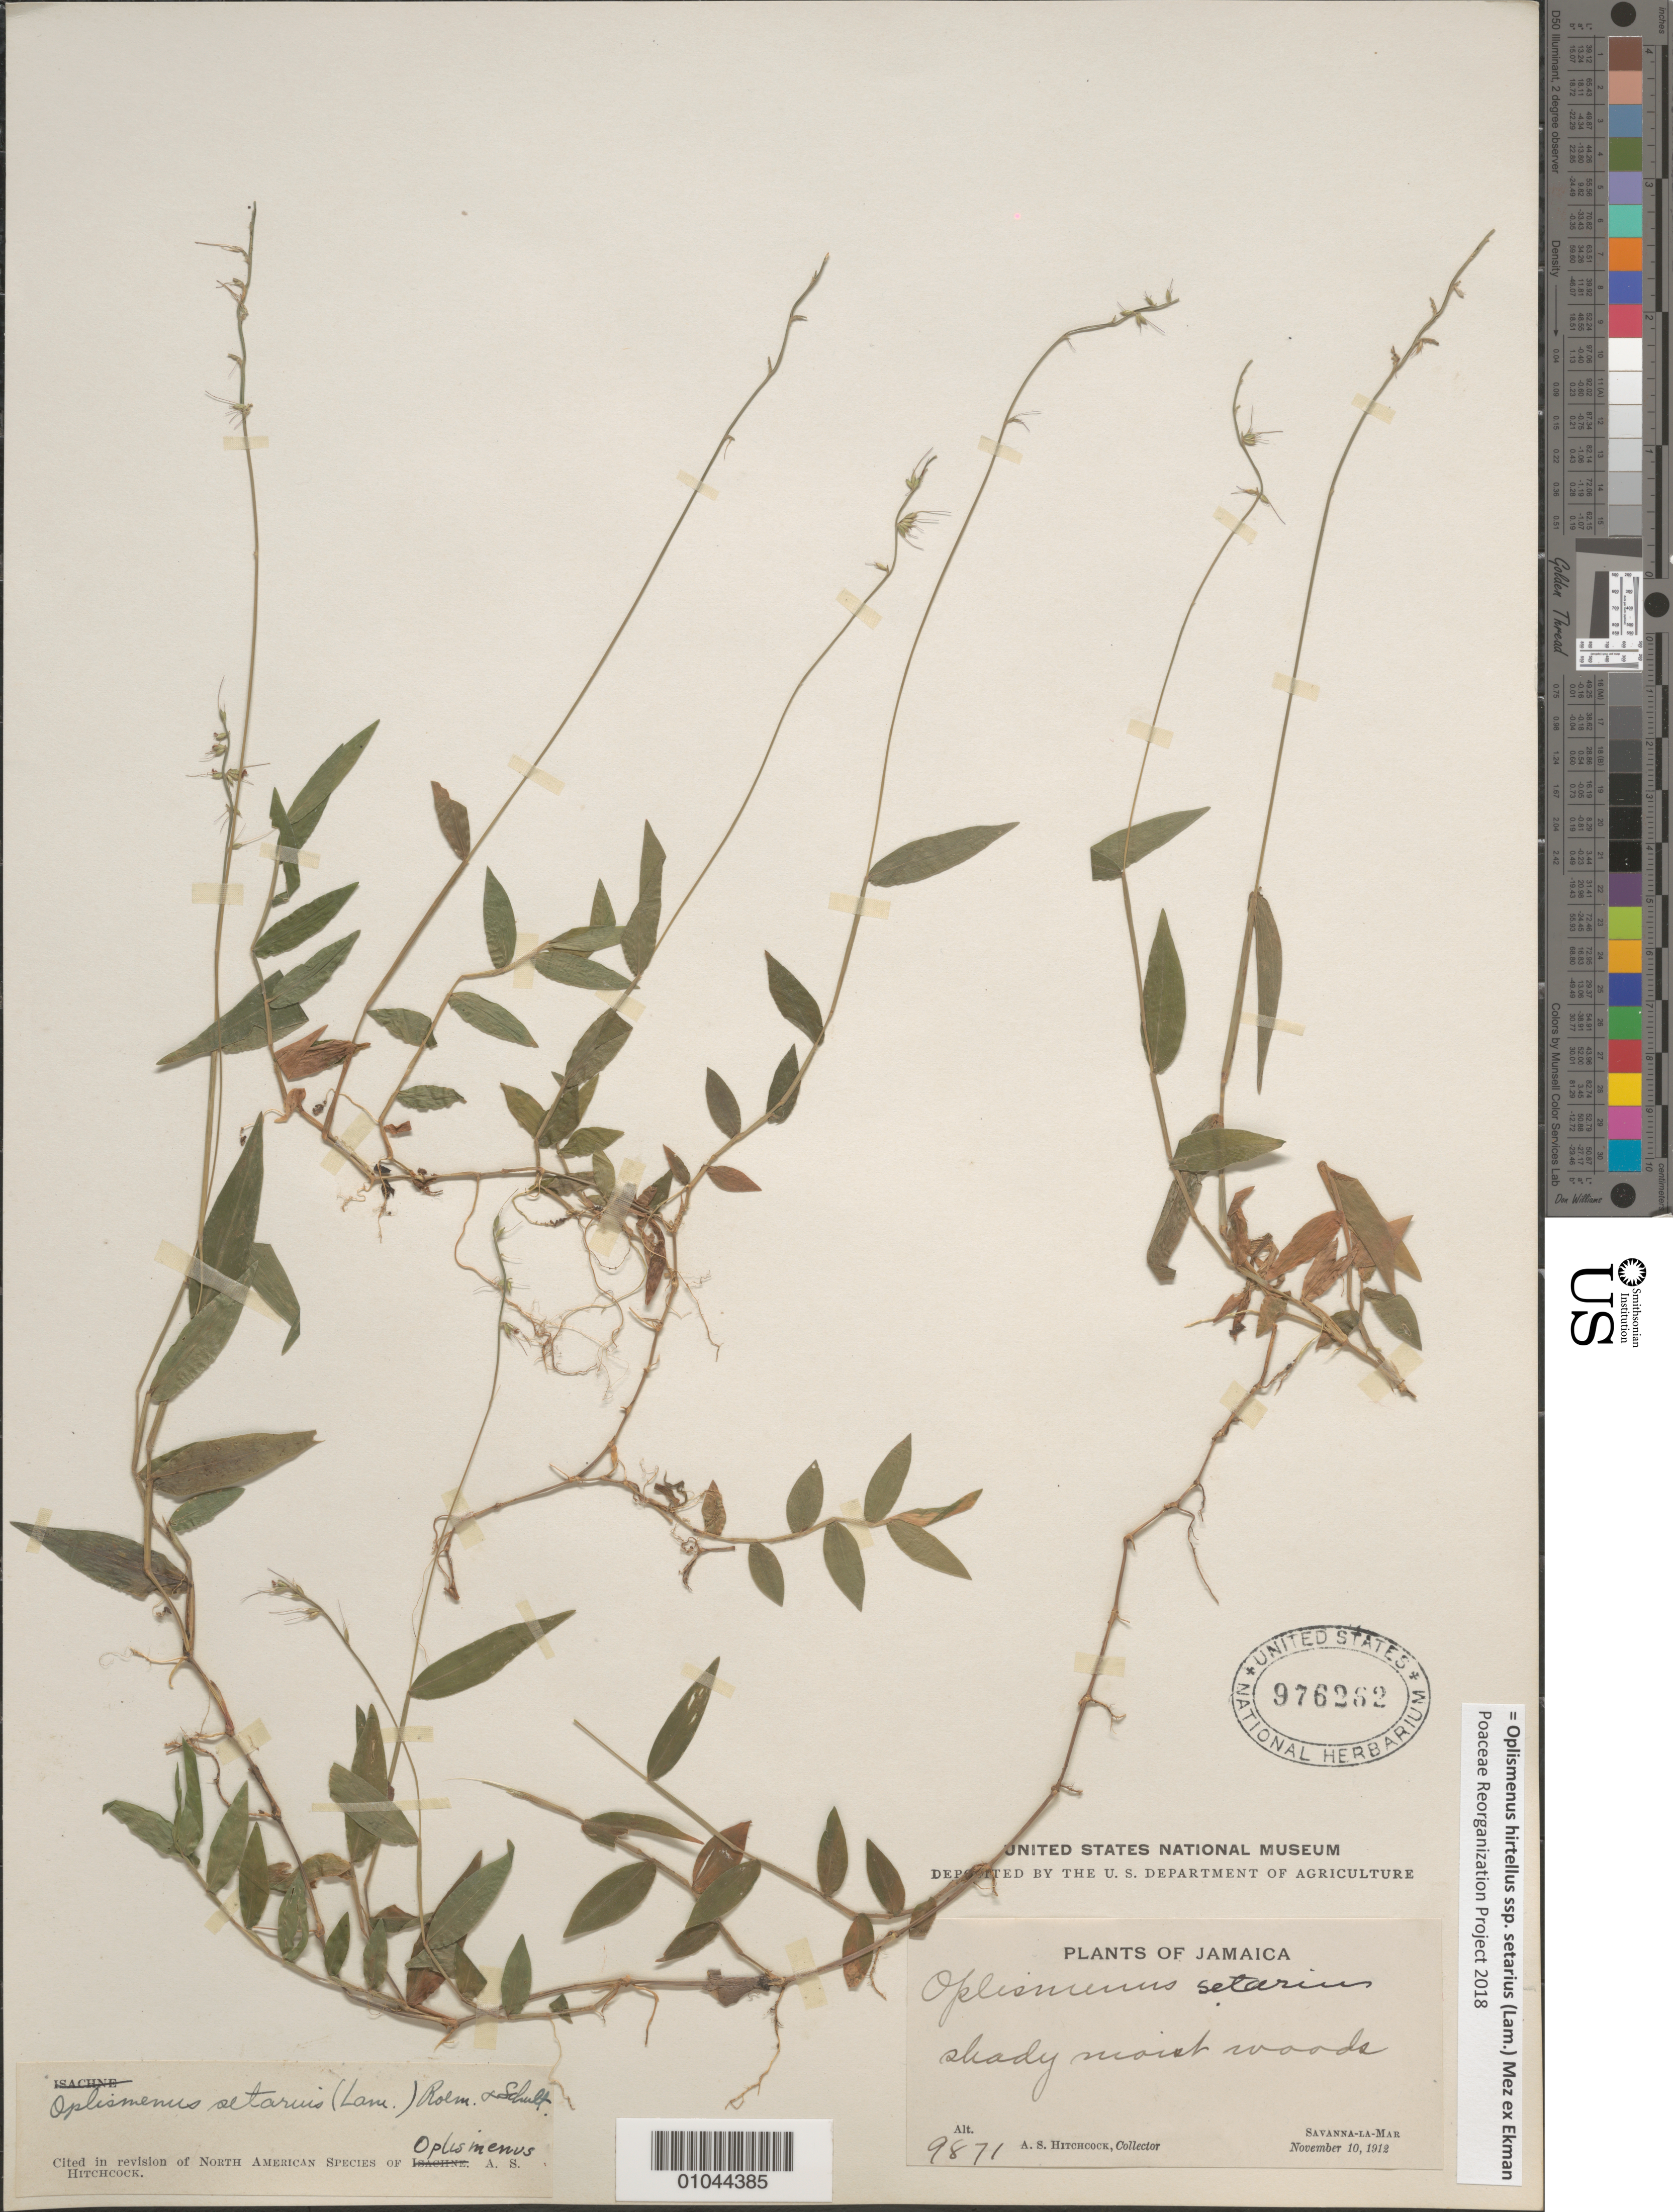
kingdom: Plantae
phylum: Tracheophyta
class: Liliopsida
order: Poales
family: Poaceae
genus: Oplismenus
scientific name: Oplismenus hirtellus subsp. setarius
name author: (Lam.) Mez ex Ekman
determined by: Poaceae Reorganization Project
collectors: A. S. Hitchcock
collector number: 9871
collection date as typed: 10 Nov 1912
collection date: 1912-11-10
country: Jamaica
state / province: Westmoreland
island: Jamaica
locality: Savanna-la-Mar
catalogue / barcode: US 976262